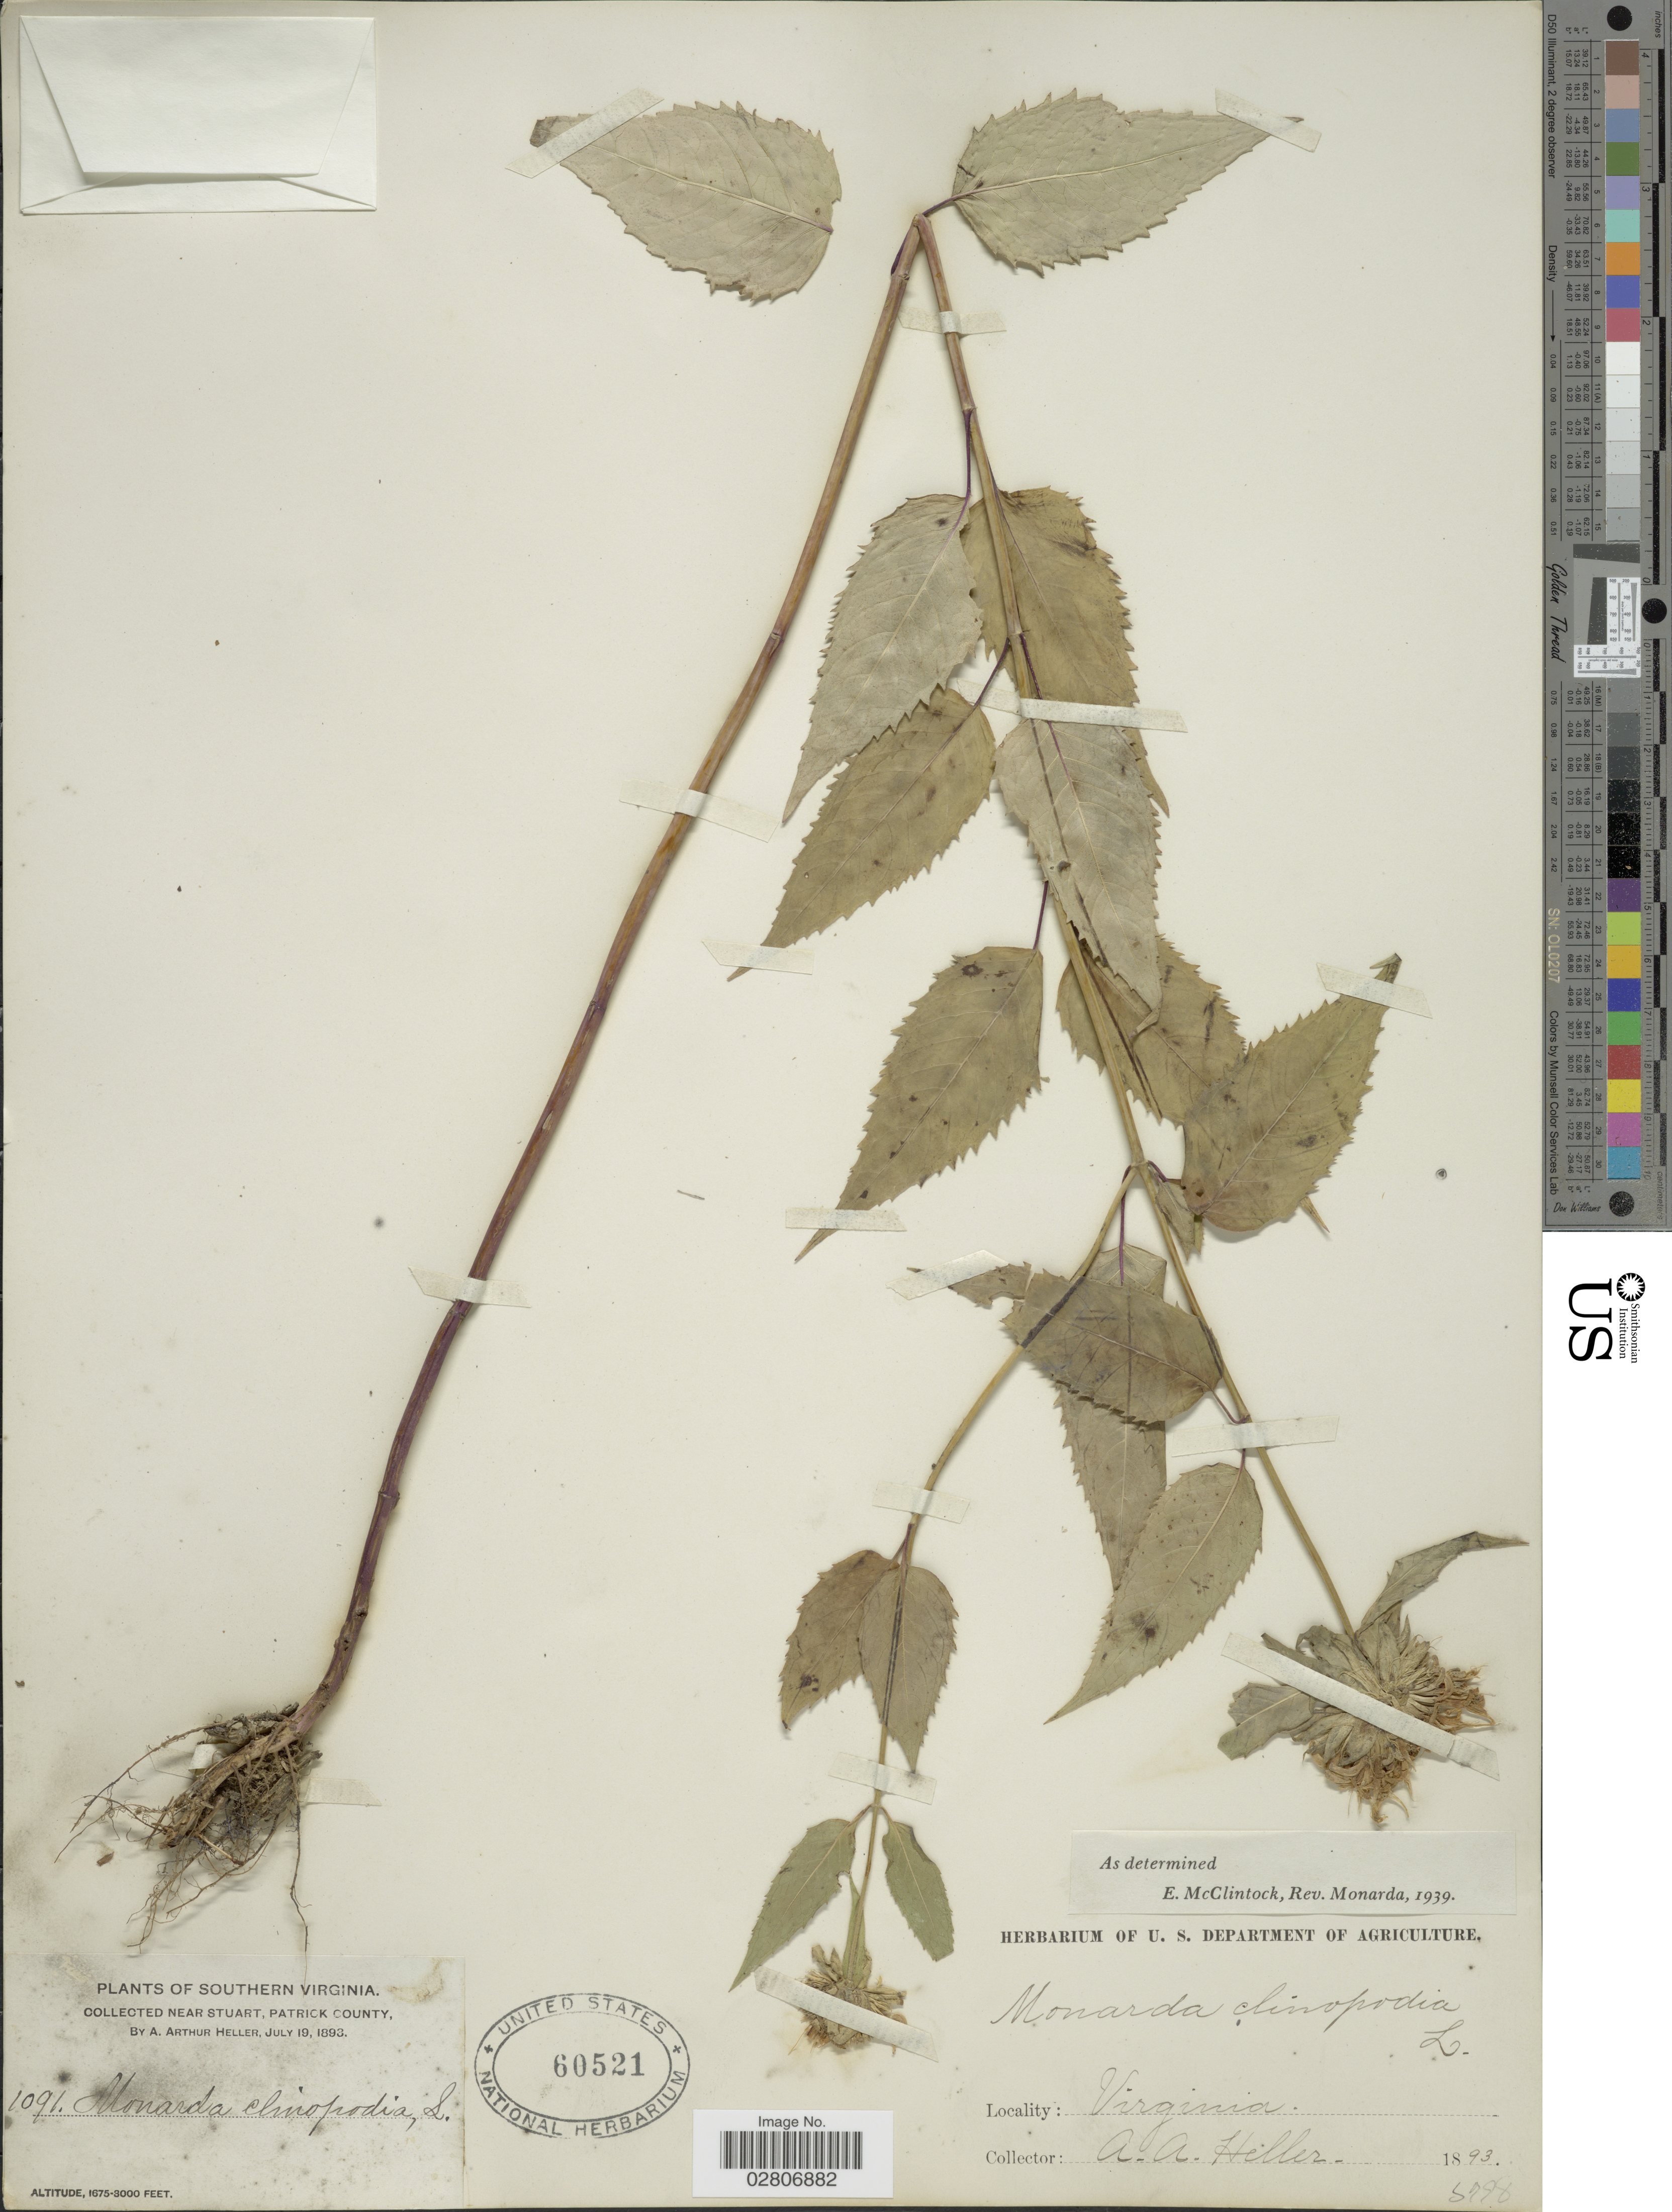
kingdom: Plantae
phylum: Tracheophyta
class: Magnoliopsida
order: Lamiales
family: Lamiaceae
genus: Monarda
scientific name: Monarda clinopodia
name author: L.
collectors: A. A. Heller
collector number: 1091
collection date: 1893-07-19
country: United States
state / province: Virginia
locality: Southern Virginia. Near Stuart, Patrick County.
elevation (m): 511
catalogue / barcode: US 60521